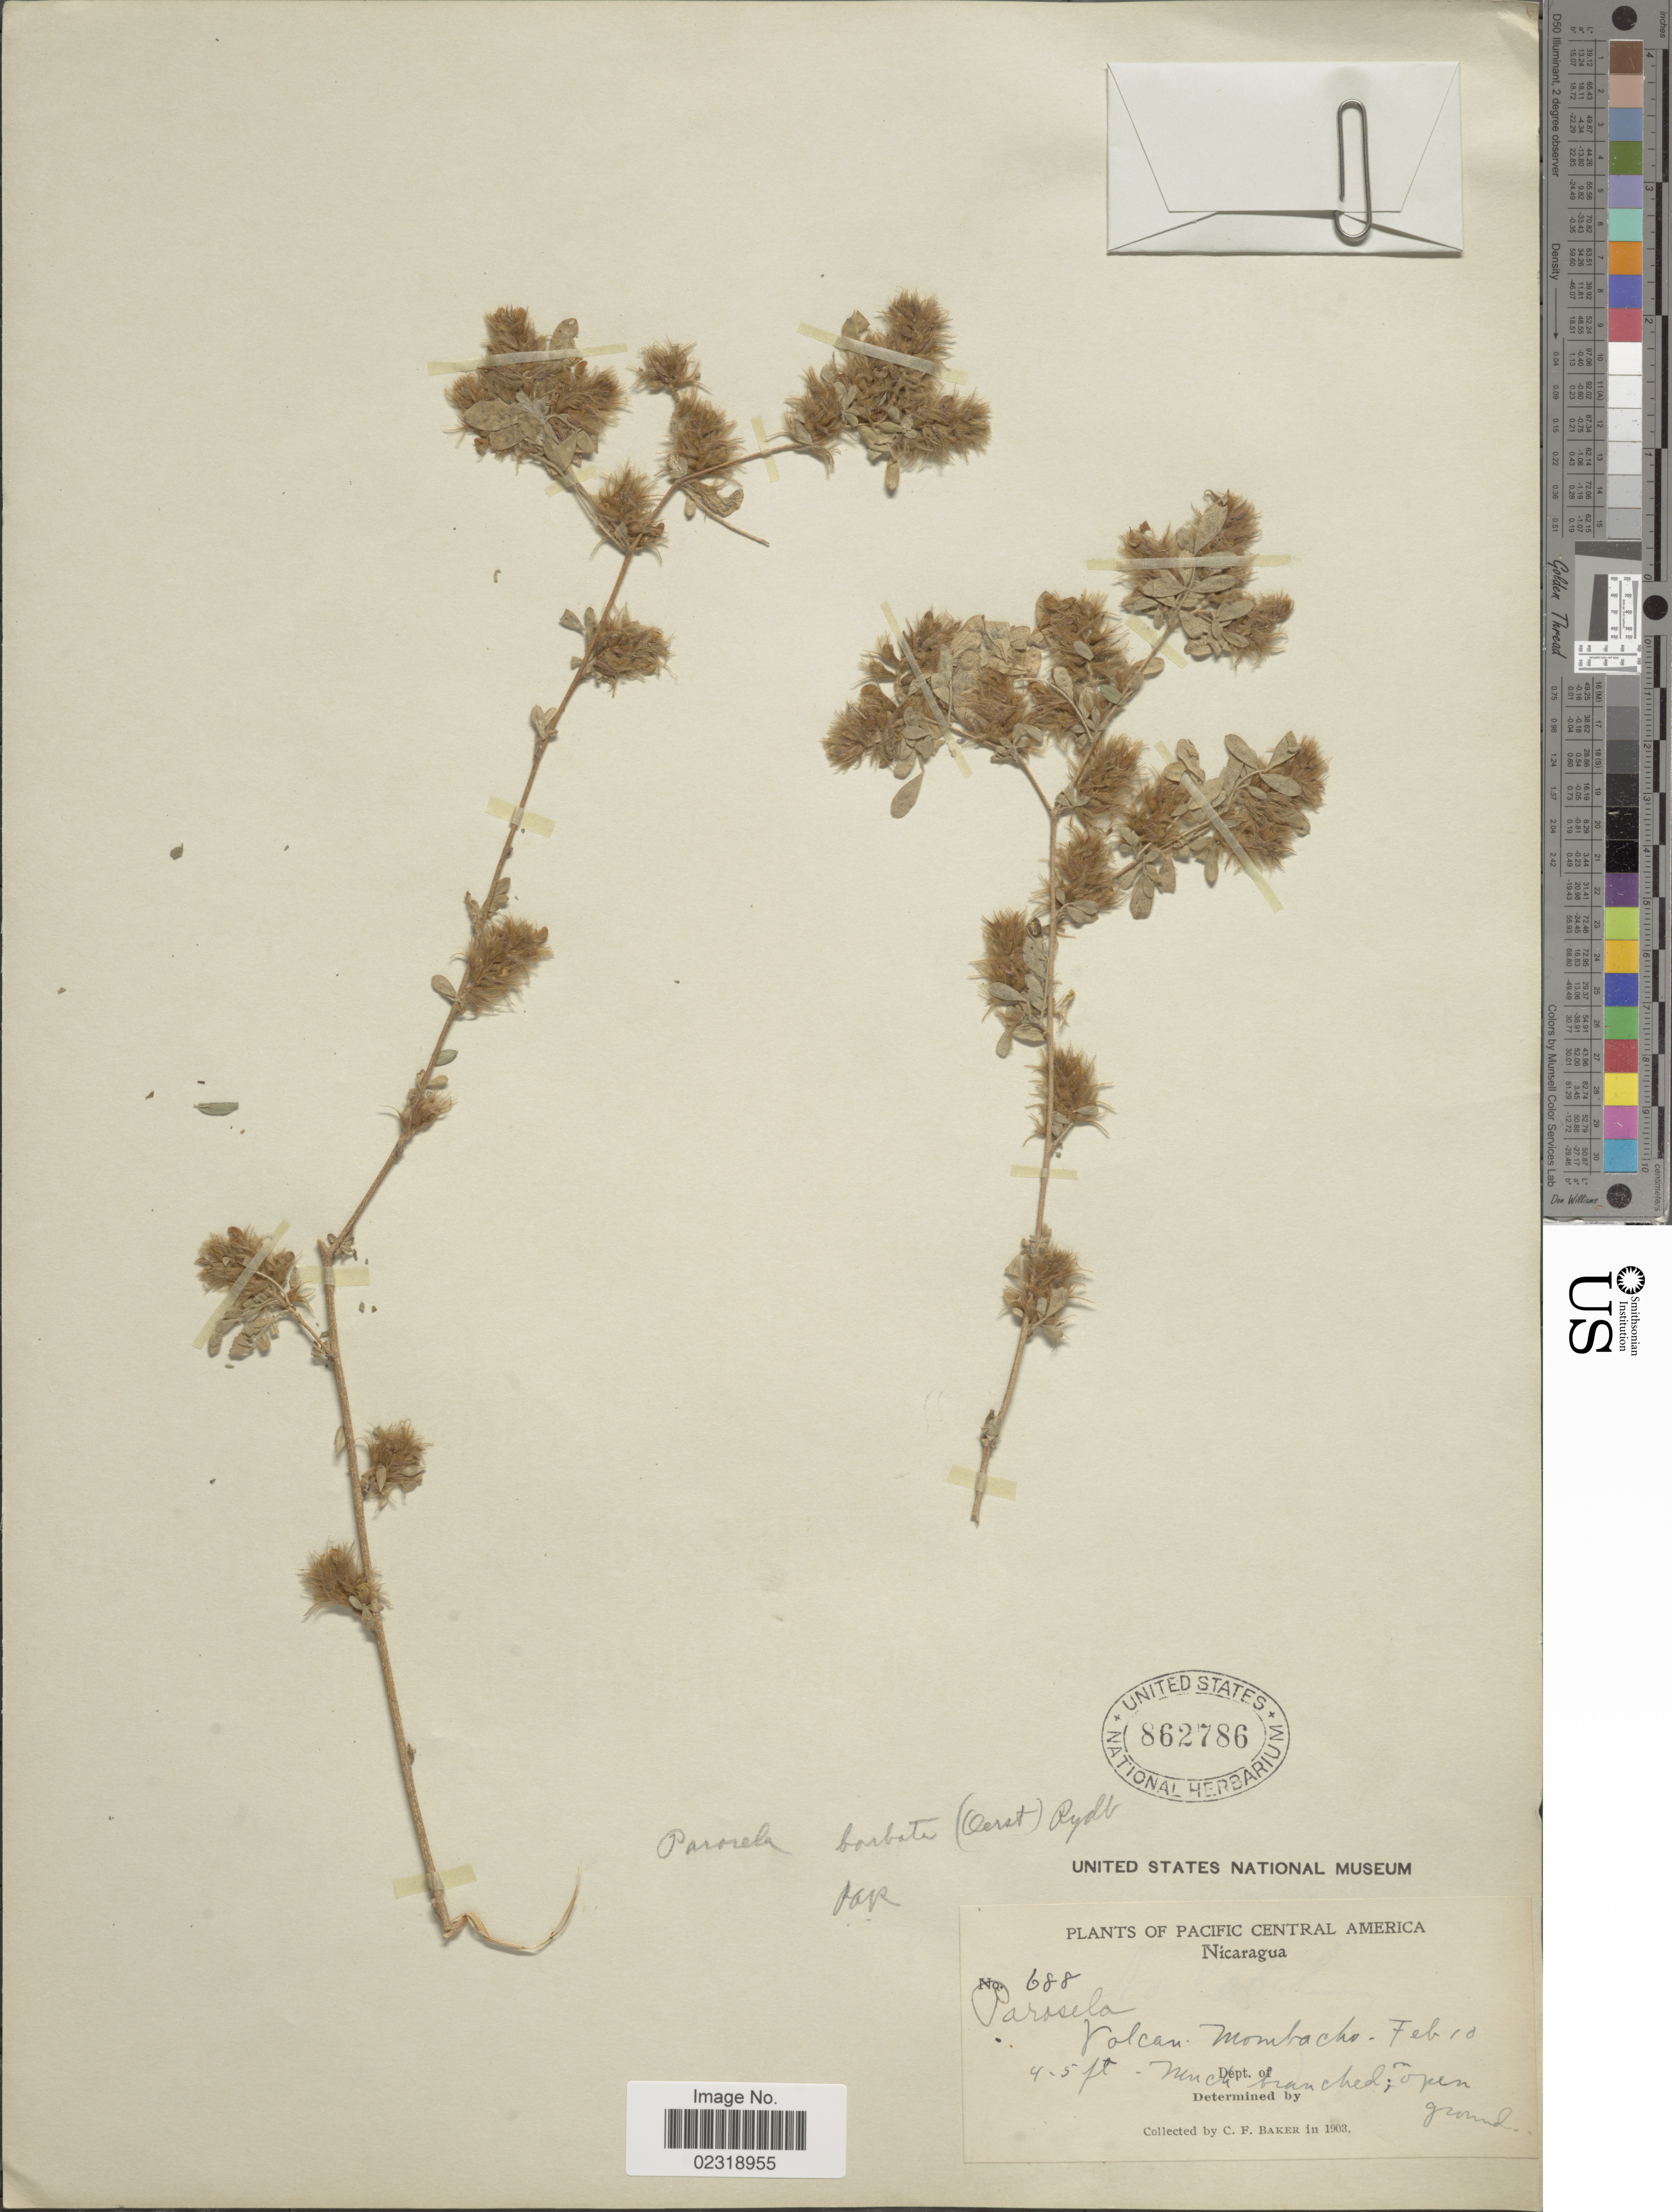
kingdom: Plantae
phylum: Tracheophyta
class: Magnoliopsida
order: Fabales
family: Fabaceae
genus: Dalea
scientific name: Dalea carthagenensis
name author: (Jacq.) J.F. Macbr.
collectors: C. F. Baker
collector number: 688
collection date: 1903-02-10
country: Nicaragua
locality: Volcan Mombacho.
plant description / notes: No precise locality correction needed.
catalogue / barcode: US 862786